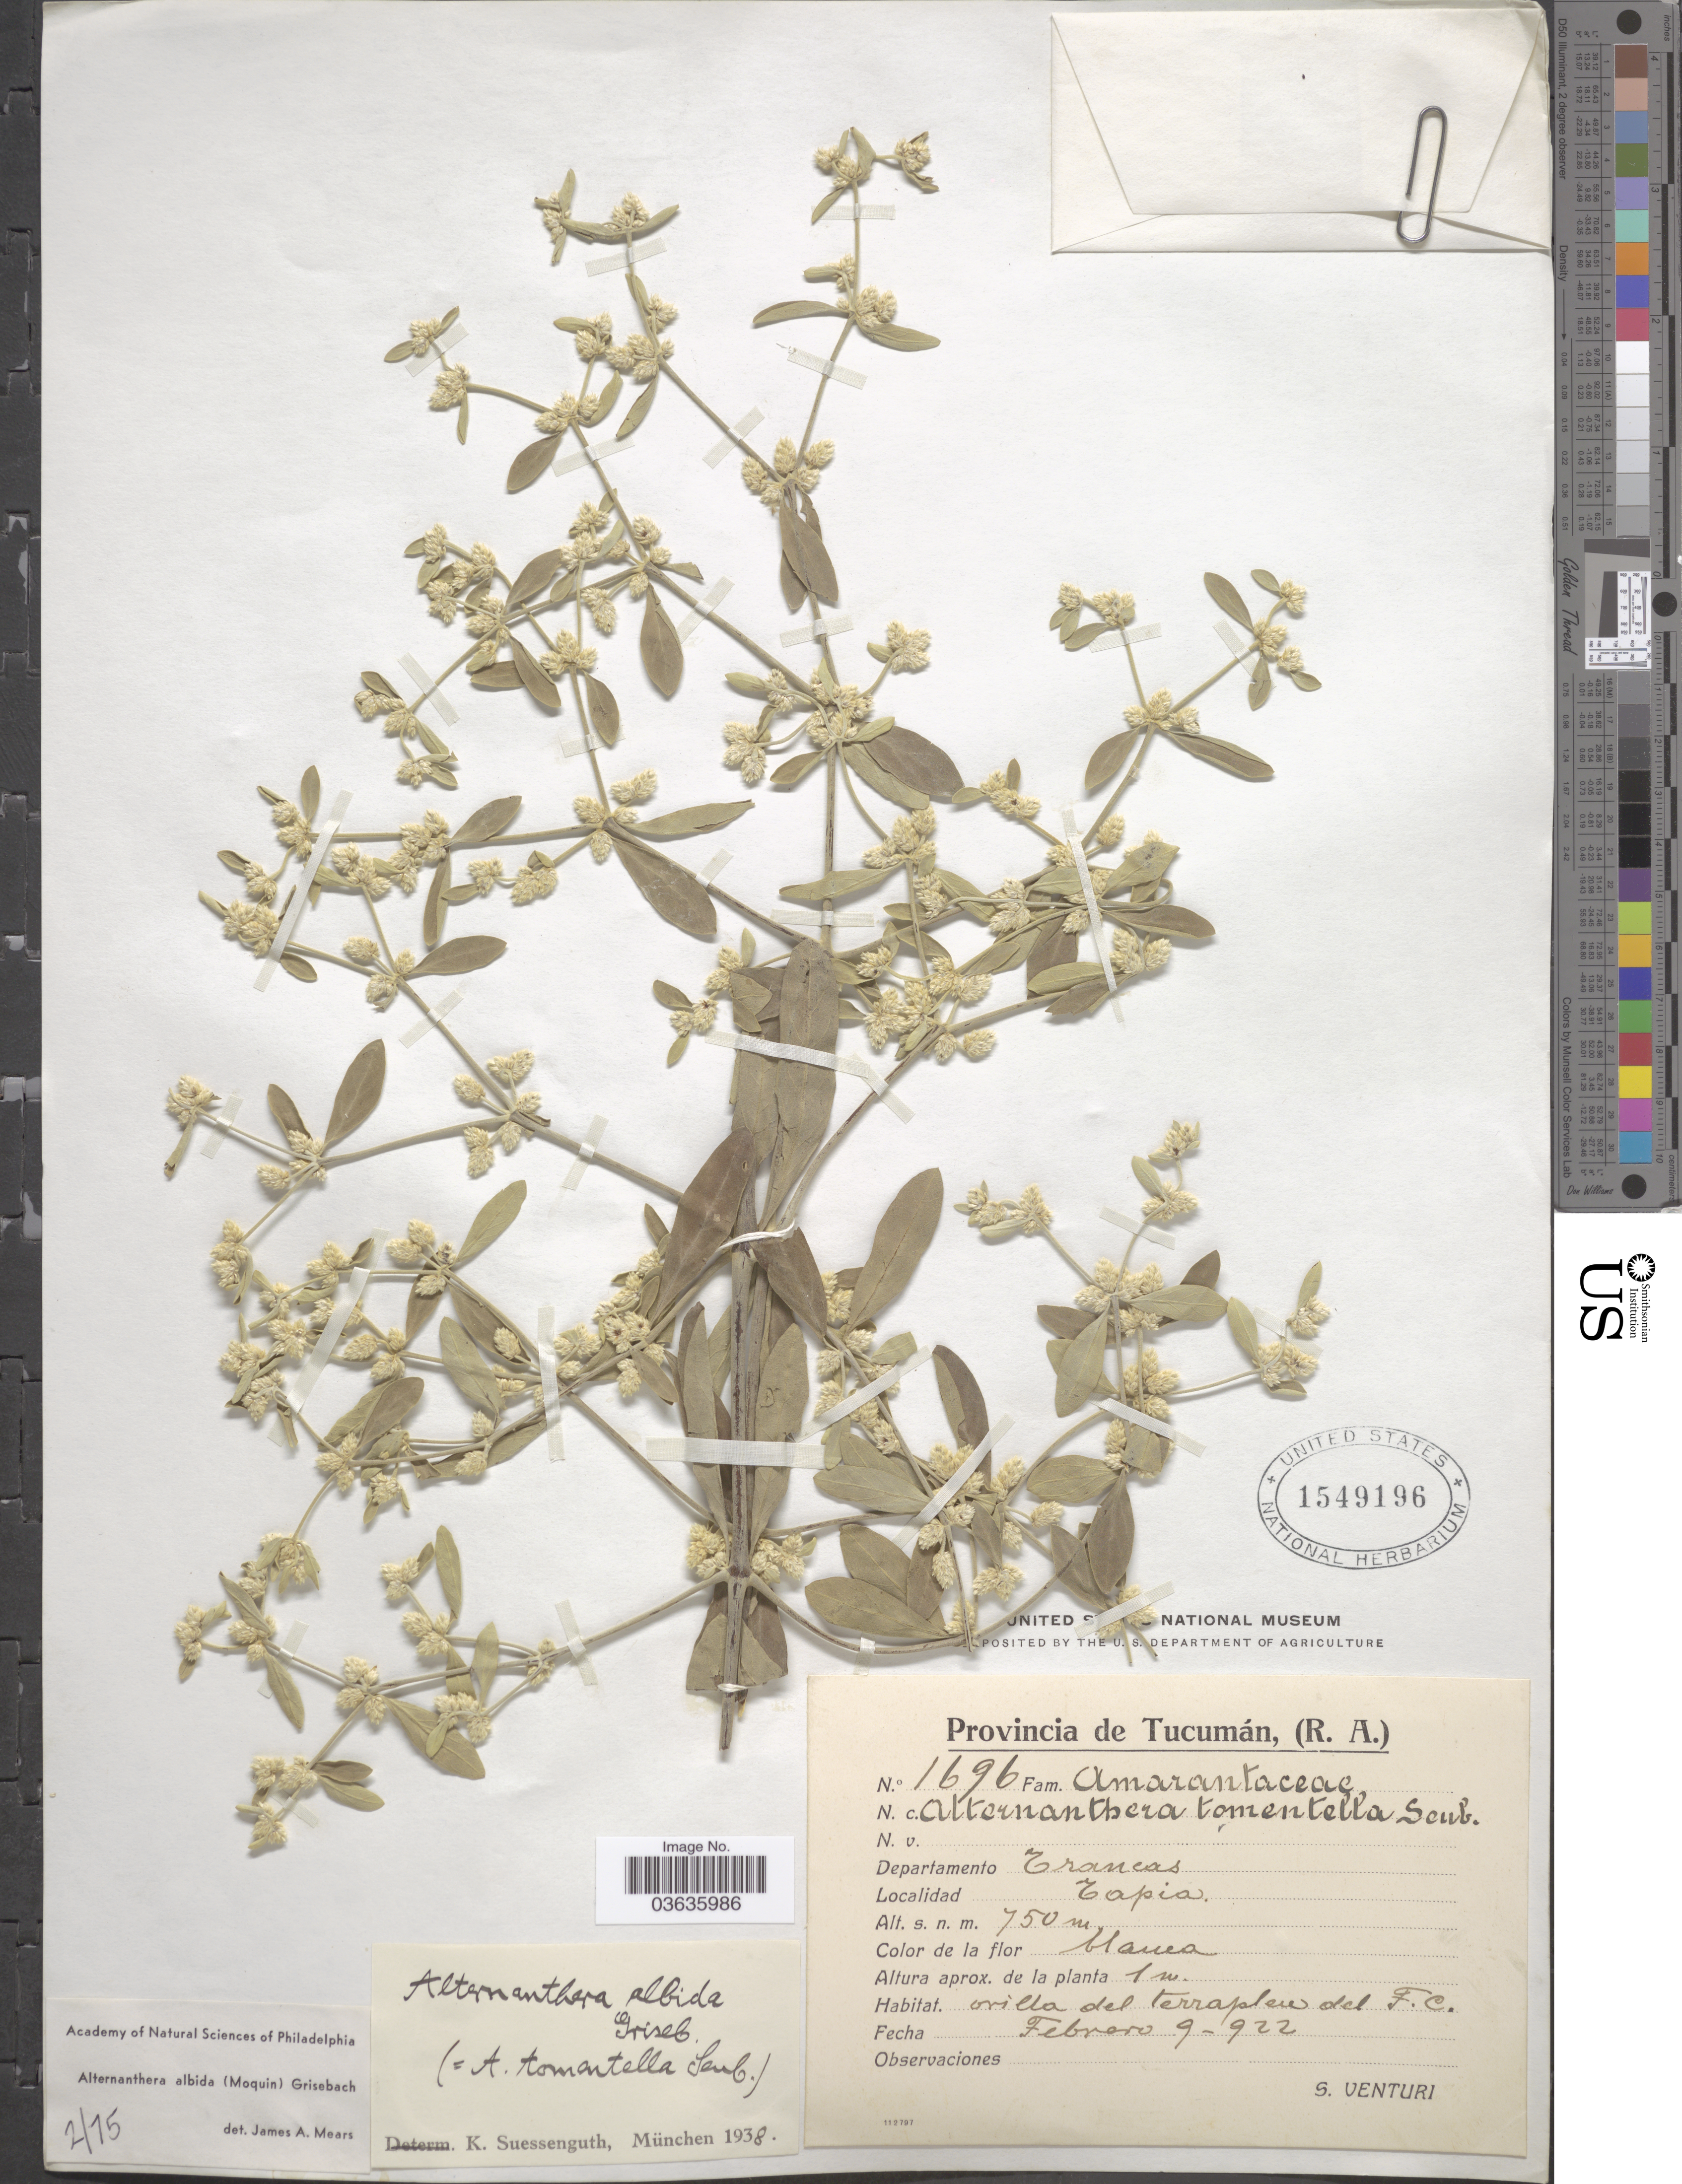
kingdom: Plantae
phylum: Tracheophyta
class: Magnoliopsida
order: Caryophyllales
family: Amaranthaceae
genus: Alternanthera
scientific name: Alternanthera albida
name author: (Moq.) Griseb.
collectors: S. Venturi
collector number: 1696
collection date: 1922-02-09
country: Argentina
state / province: Tucuman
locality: Departamento Trancas. Tapia.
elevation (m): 750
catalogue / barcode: US 1549196